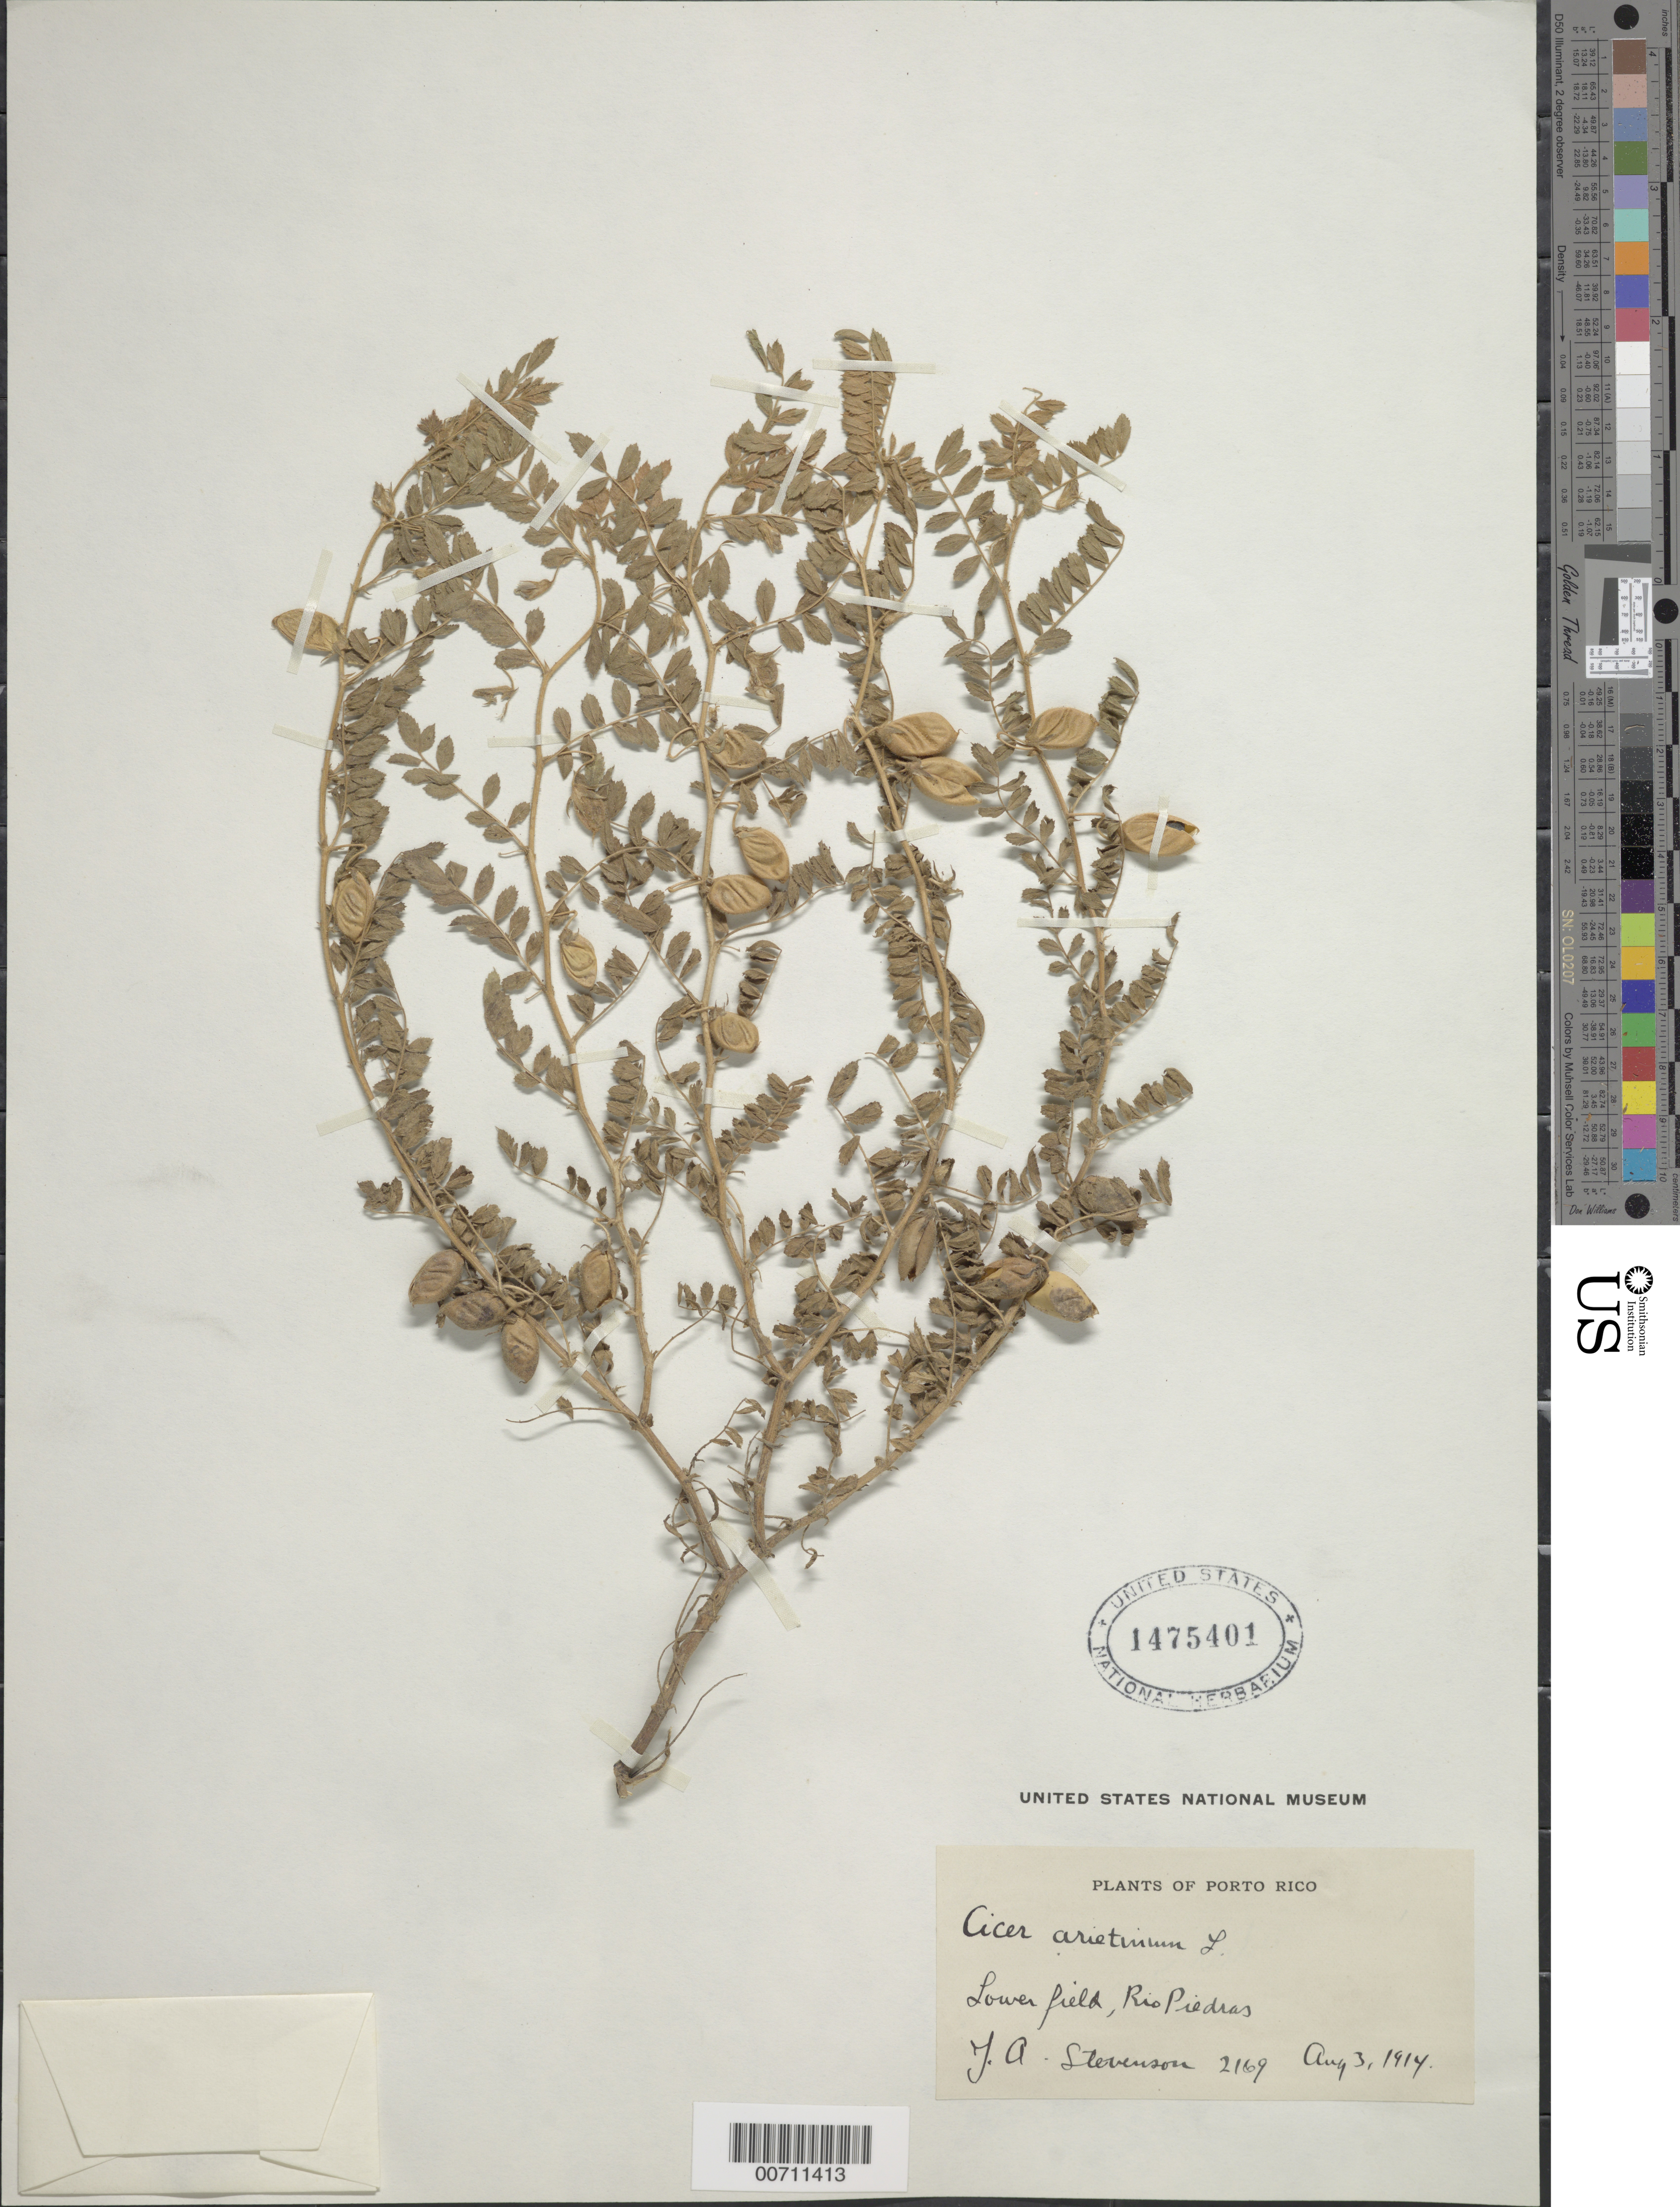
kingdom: Plantae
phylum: Tracheophyta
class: Magnoliopsida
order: Fabales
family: Fabaceae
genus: Cicer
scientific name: Cicer arietinum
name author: L.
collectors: J. Stevenson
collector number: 2169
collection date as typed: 03 Aug 1914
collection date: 1914-08-03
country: Puerto Rico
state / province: Rio Piedras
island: Greater Antilles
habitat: Lower field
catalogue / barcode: US 1475401